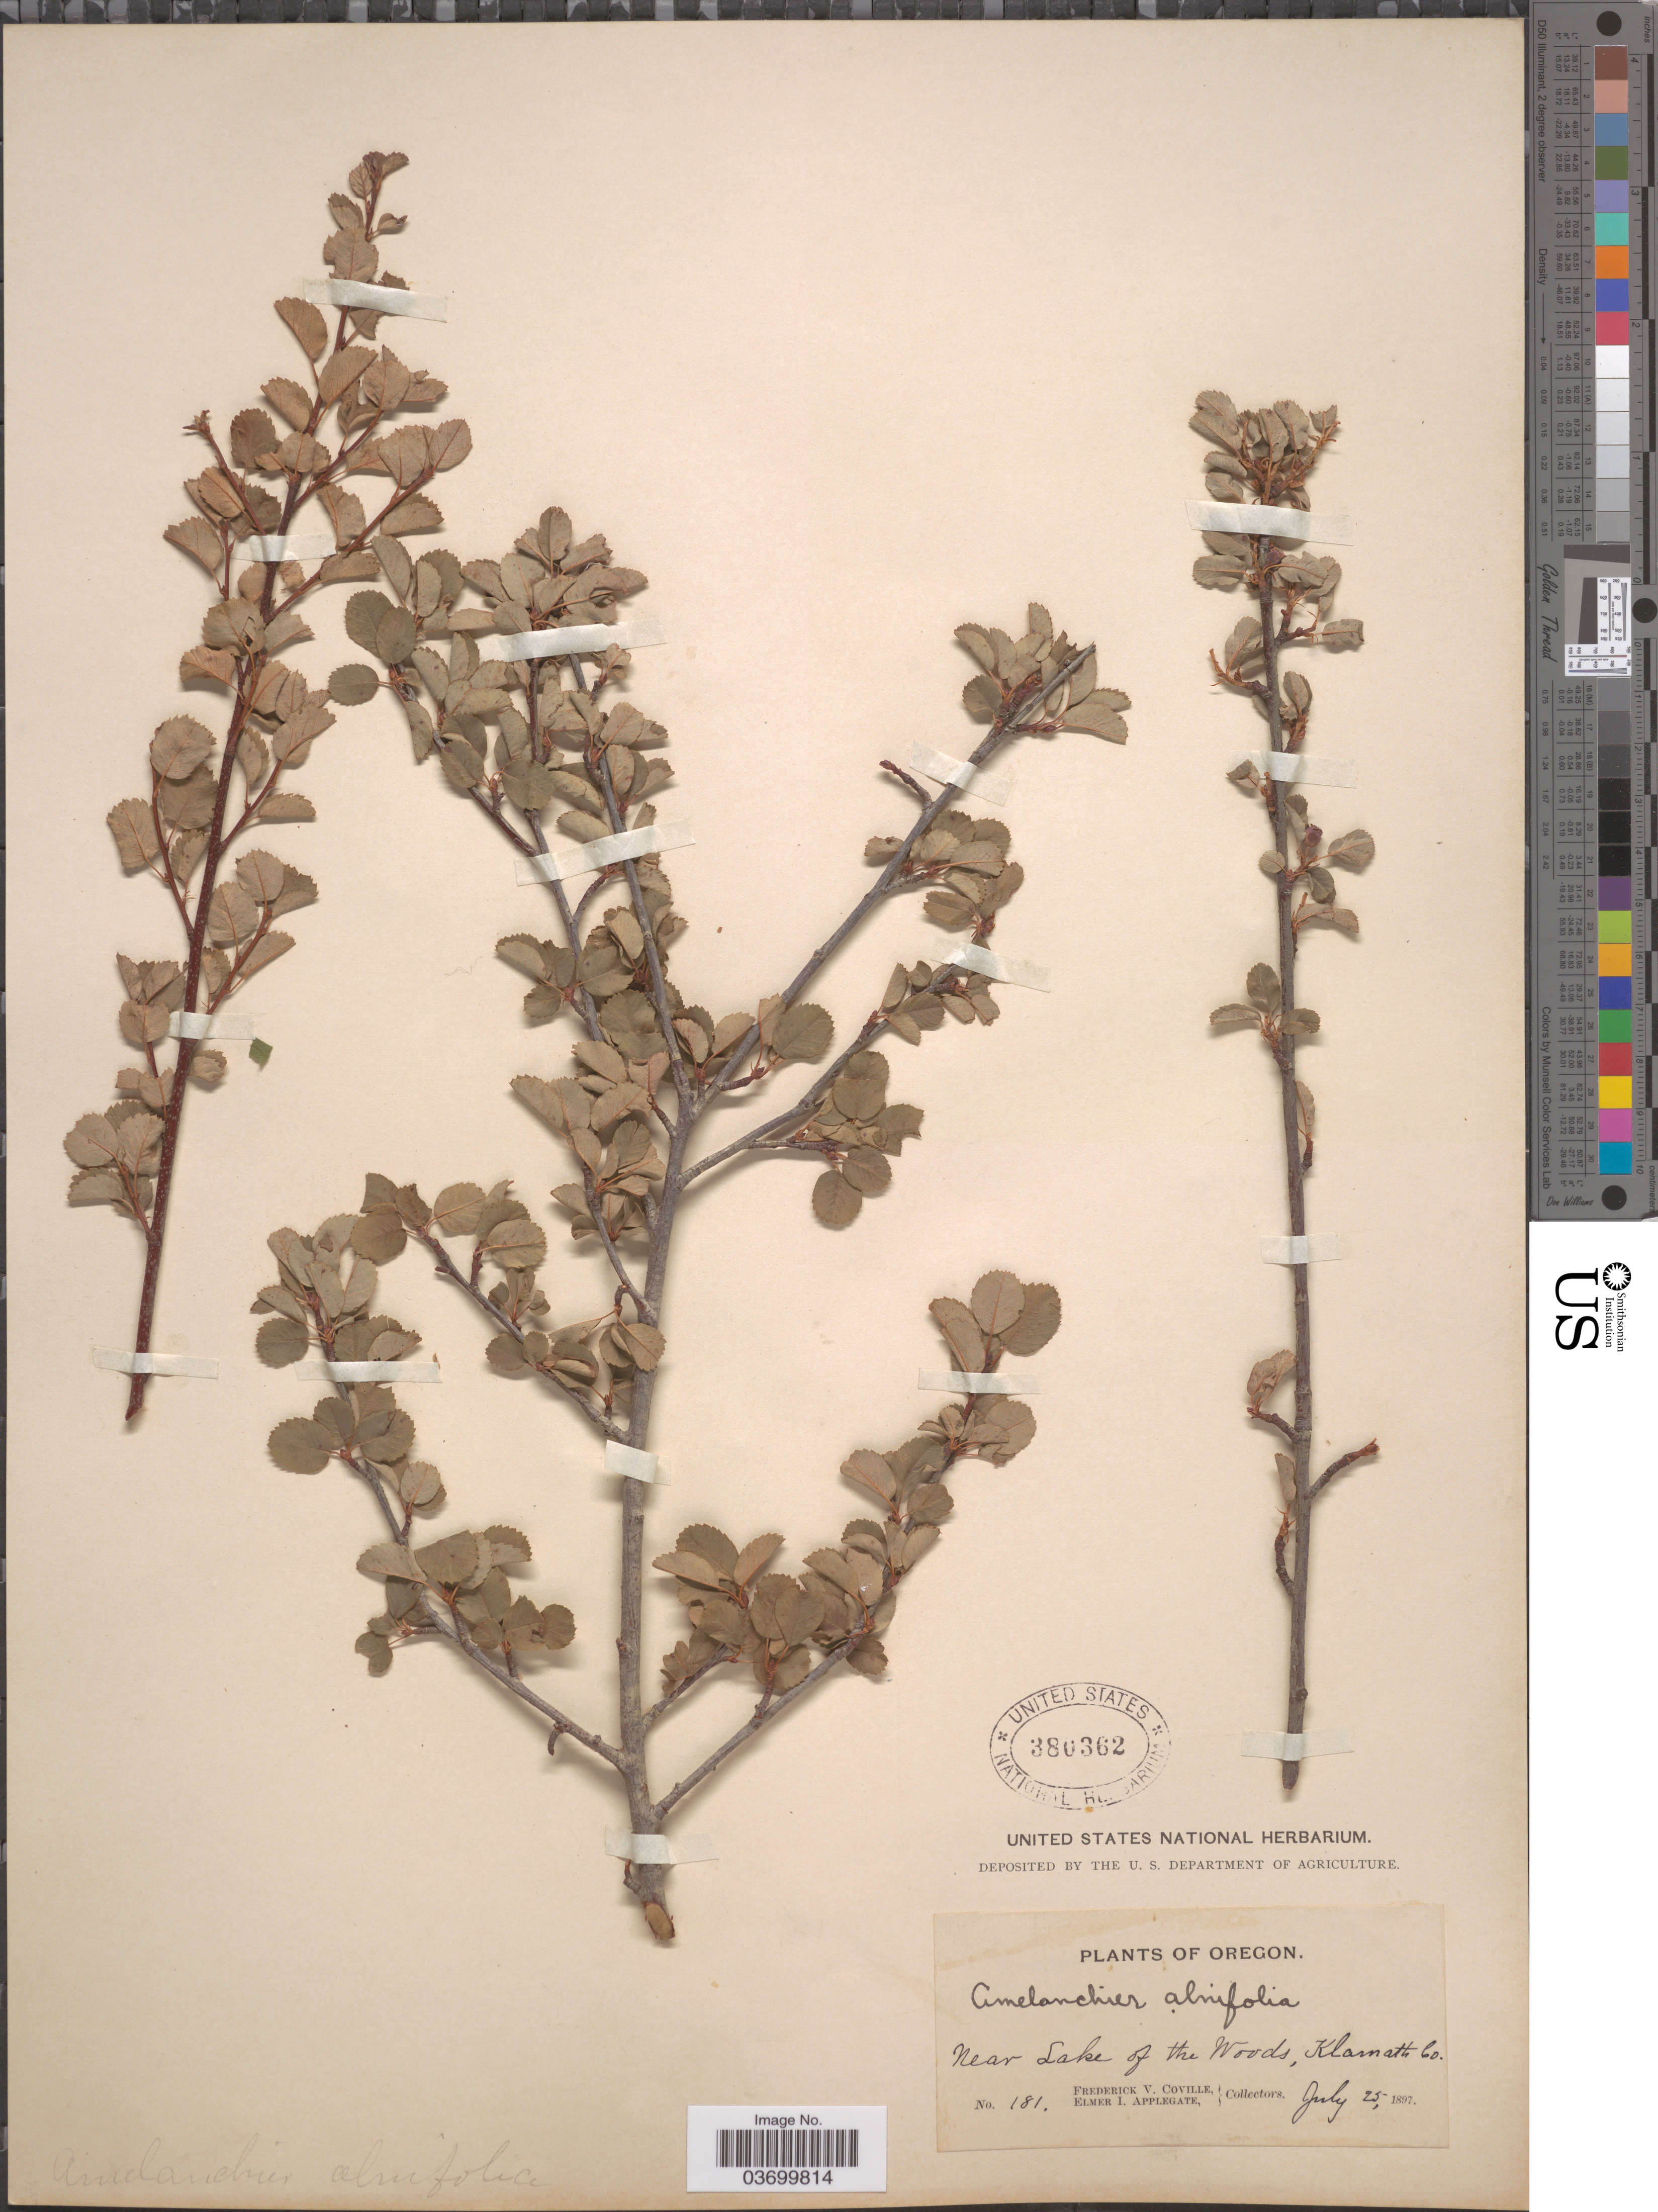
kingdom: Plantae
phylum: Tracheophyta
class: Magnoliopsida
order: Rosales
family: Rosaceae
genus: Amelanchier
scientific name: Amelanchier alnifolia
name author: (Nutt.) Nutt. ex M. Roem.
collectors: F. V. Coville & E. I. Applegate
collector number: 181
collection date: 1897-07-25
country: United States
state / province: Oregon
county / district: Klamath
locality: Near Lake of the Woods, Klamath Co.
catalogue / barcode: US 380362